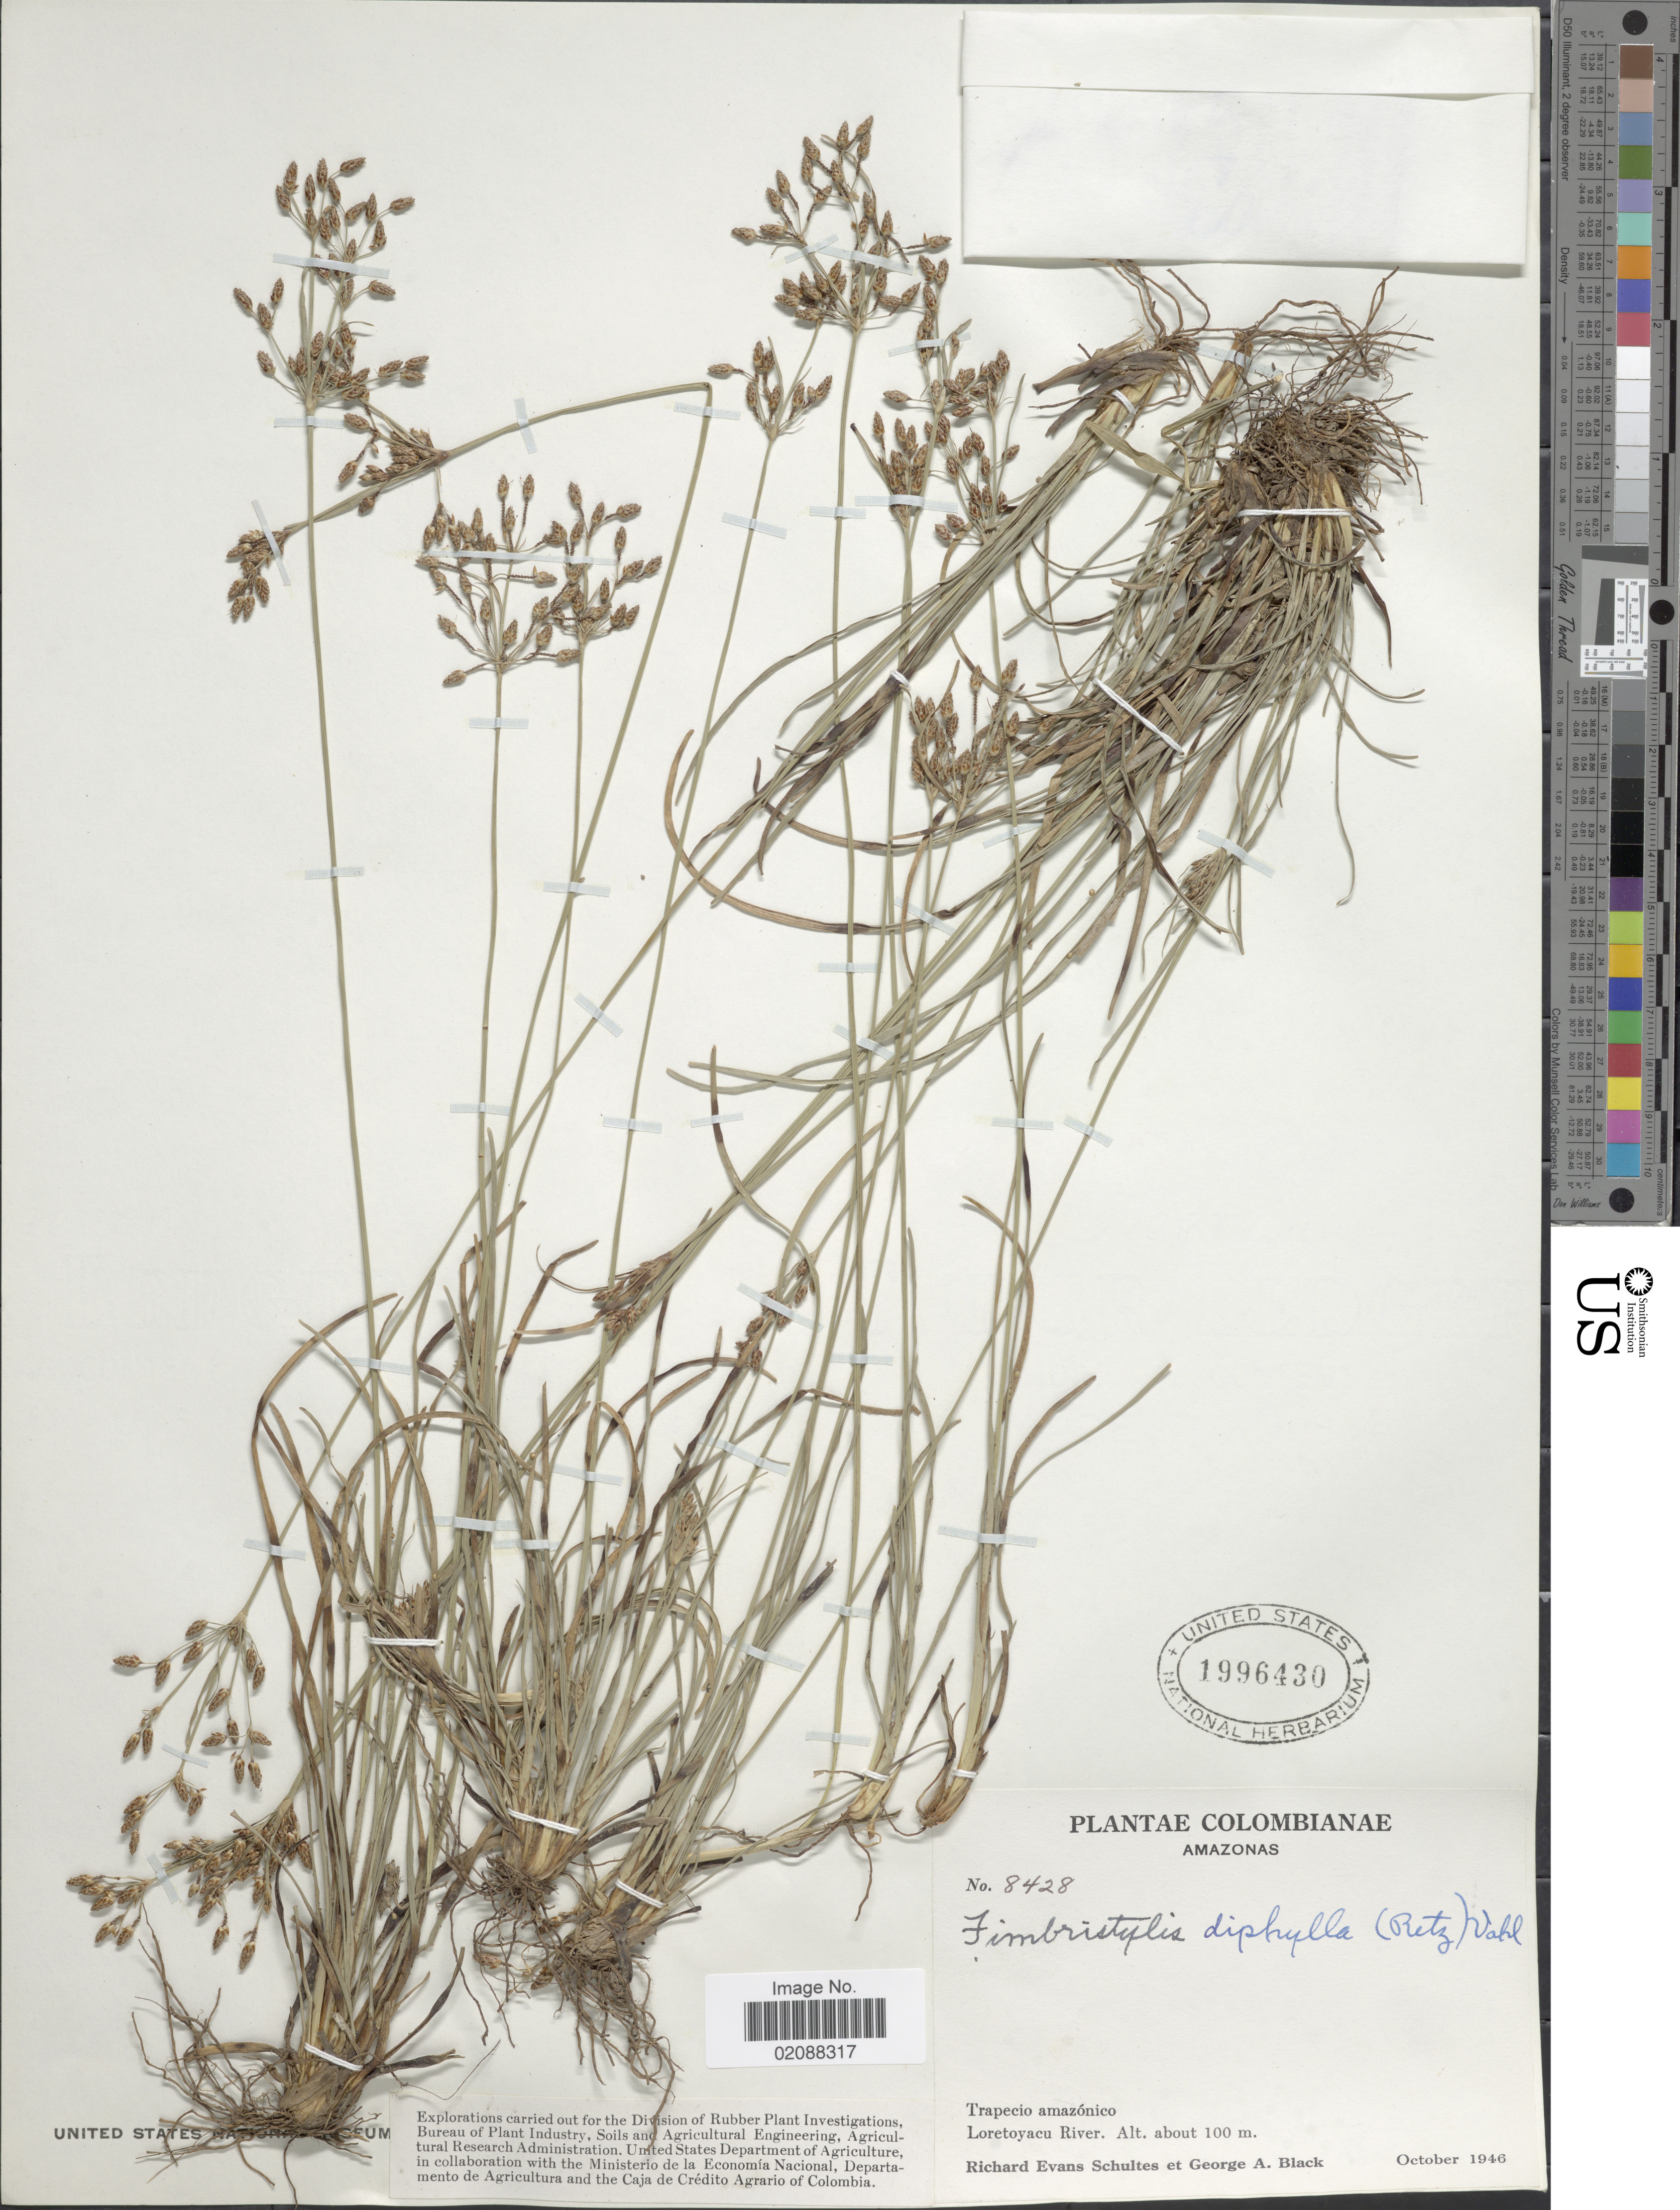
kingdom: Plantae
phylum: Tracheophyta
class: Liliopsida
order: Poales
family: Cyperaceae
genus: Fimbristylis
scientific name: Fimbristylis dichotoma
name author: (L.) Vahl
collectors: R. E. Schultes & G. A. Black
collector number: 8428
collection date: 1946-10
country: Colombia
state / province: Amazônas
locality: Trapecio amazonico, Loretoyacu River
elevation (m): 100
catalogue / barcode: US 1996430